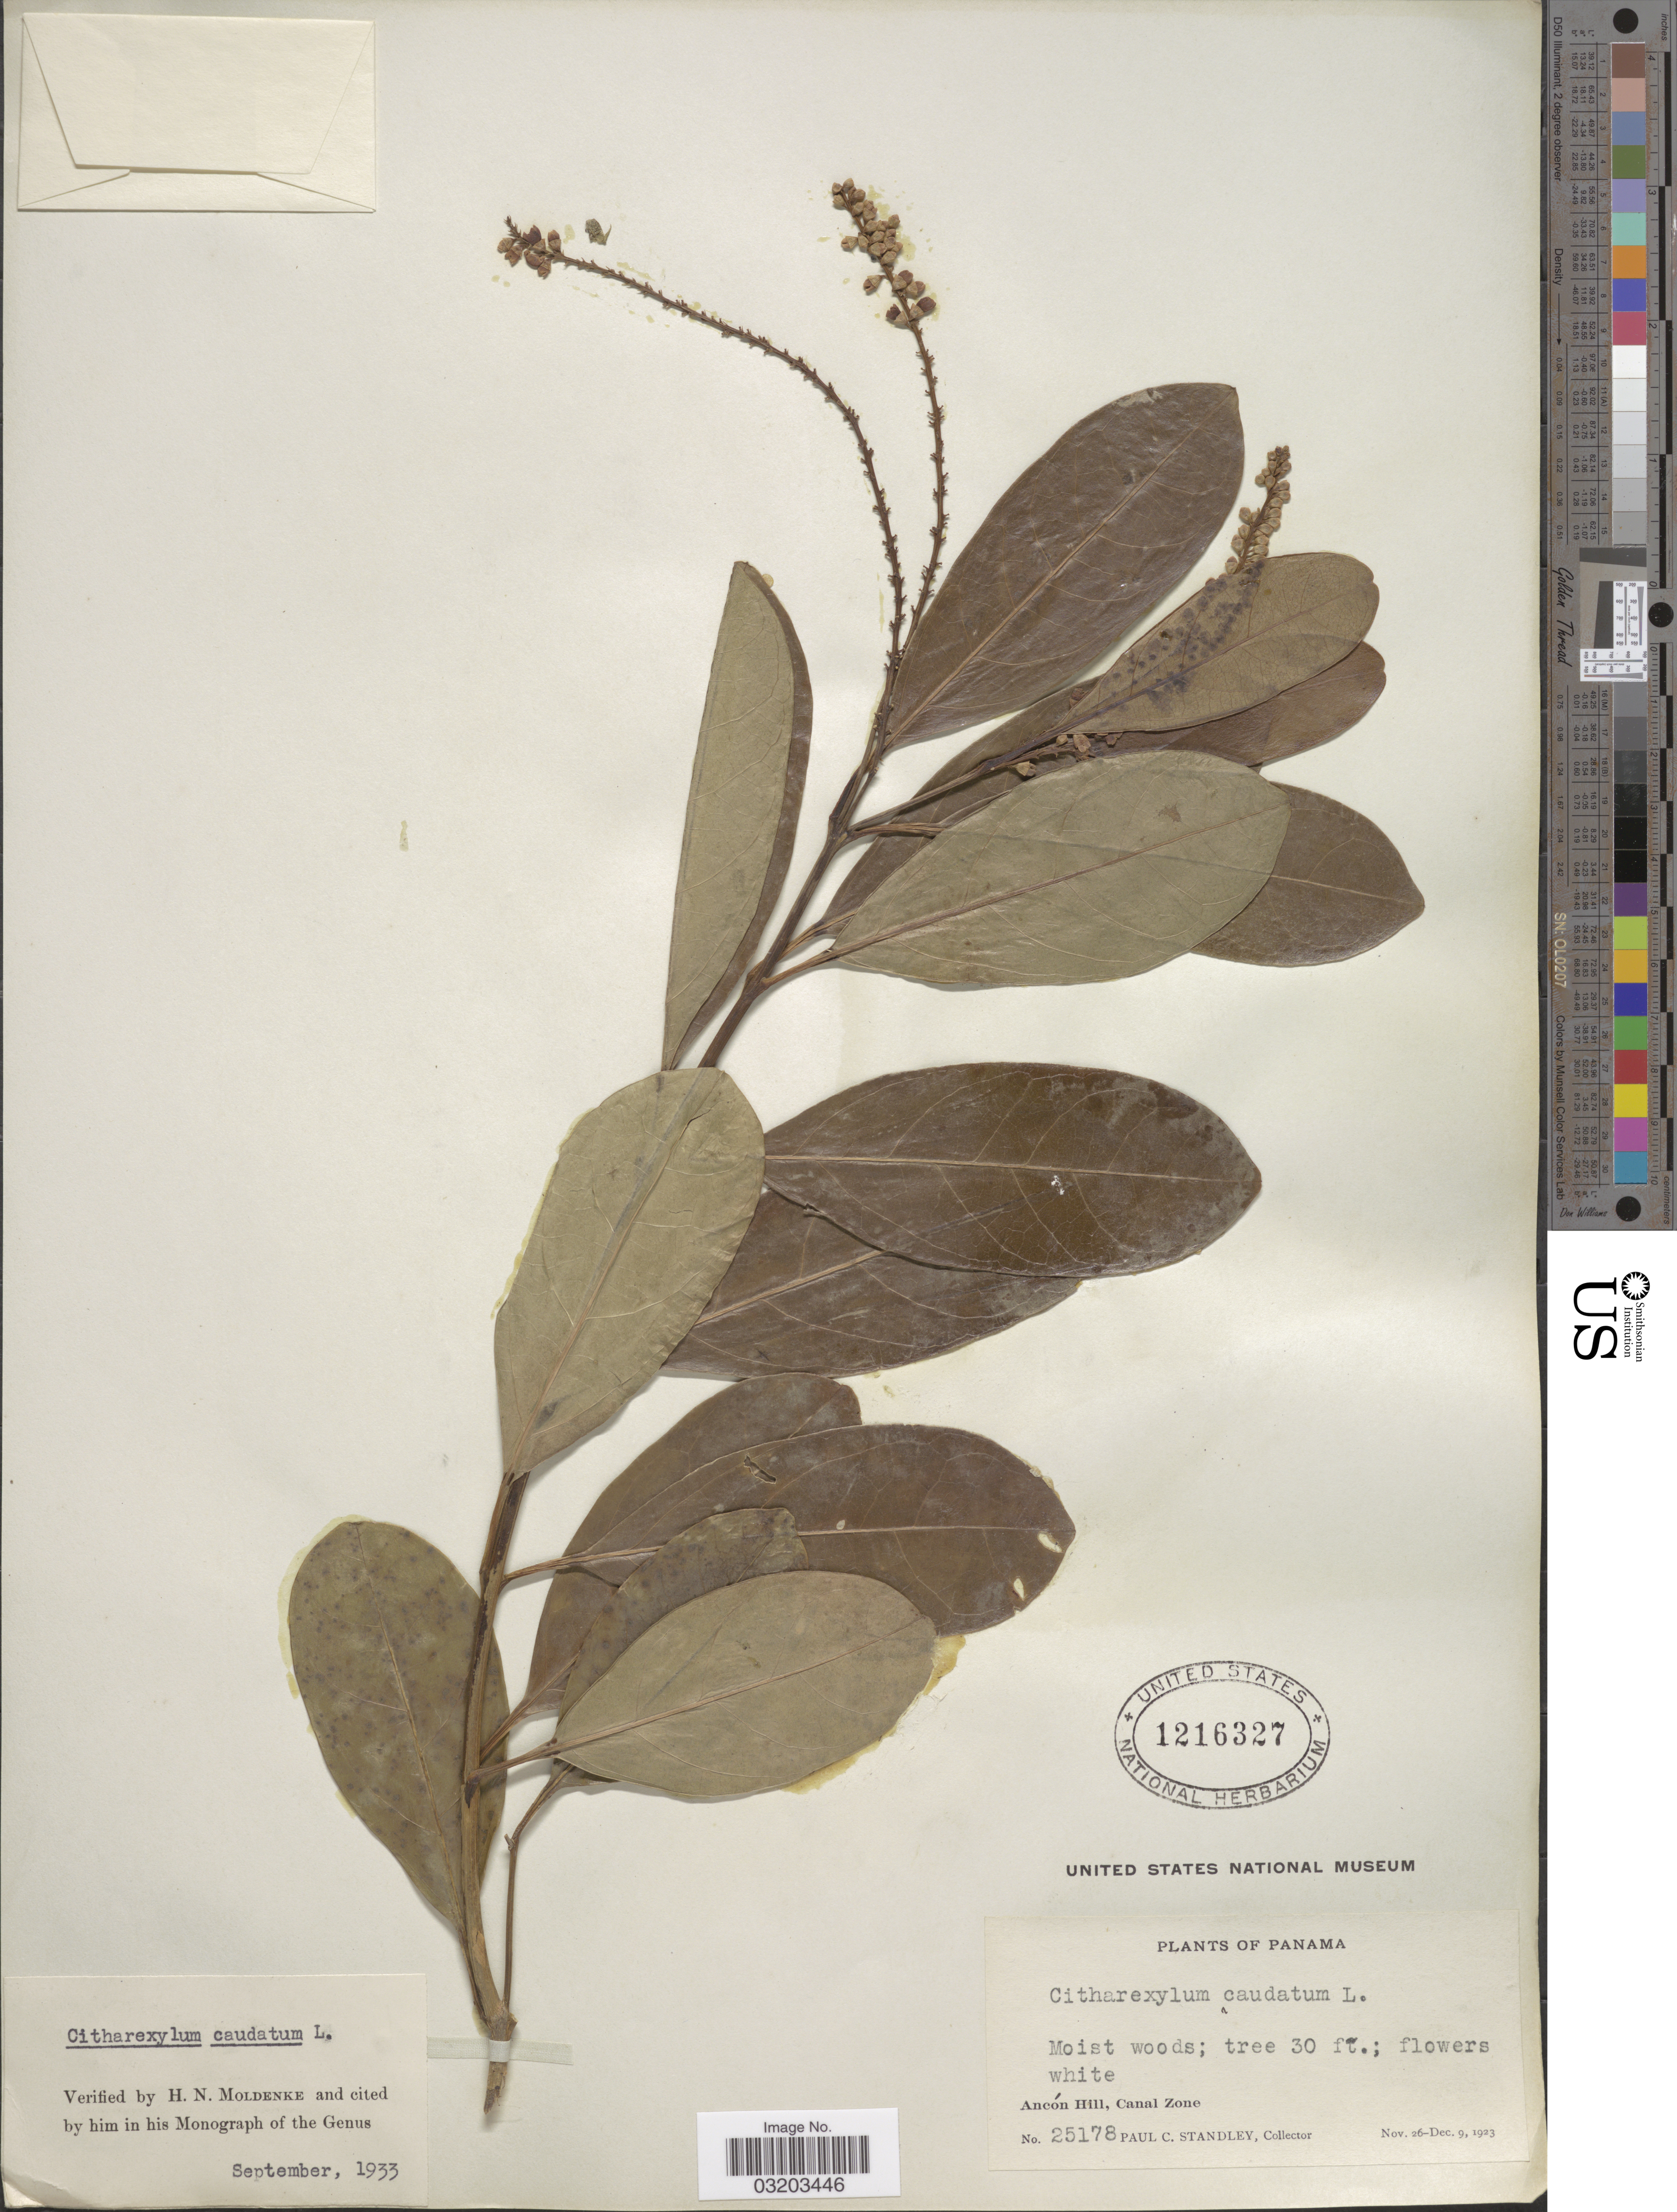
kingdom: Plantae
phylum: Tracheophyta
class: Magnoliopsida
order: Lamiales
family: Verbenaceae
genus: Citharexylum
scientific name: Citharexylum caudatum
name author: L.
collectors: P. C. Standley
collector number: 25178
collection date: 1923-11-26/1923-12-09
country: Panama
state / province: Colón / Panamá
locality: Ancón Hill, Canal Zone.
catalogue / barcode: US 1216327